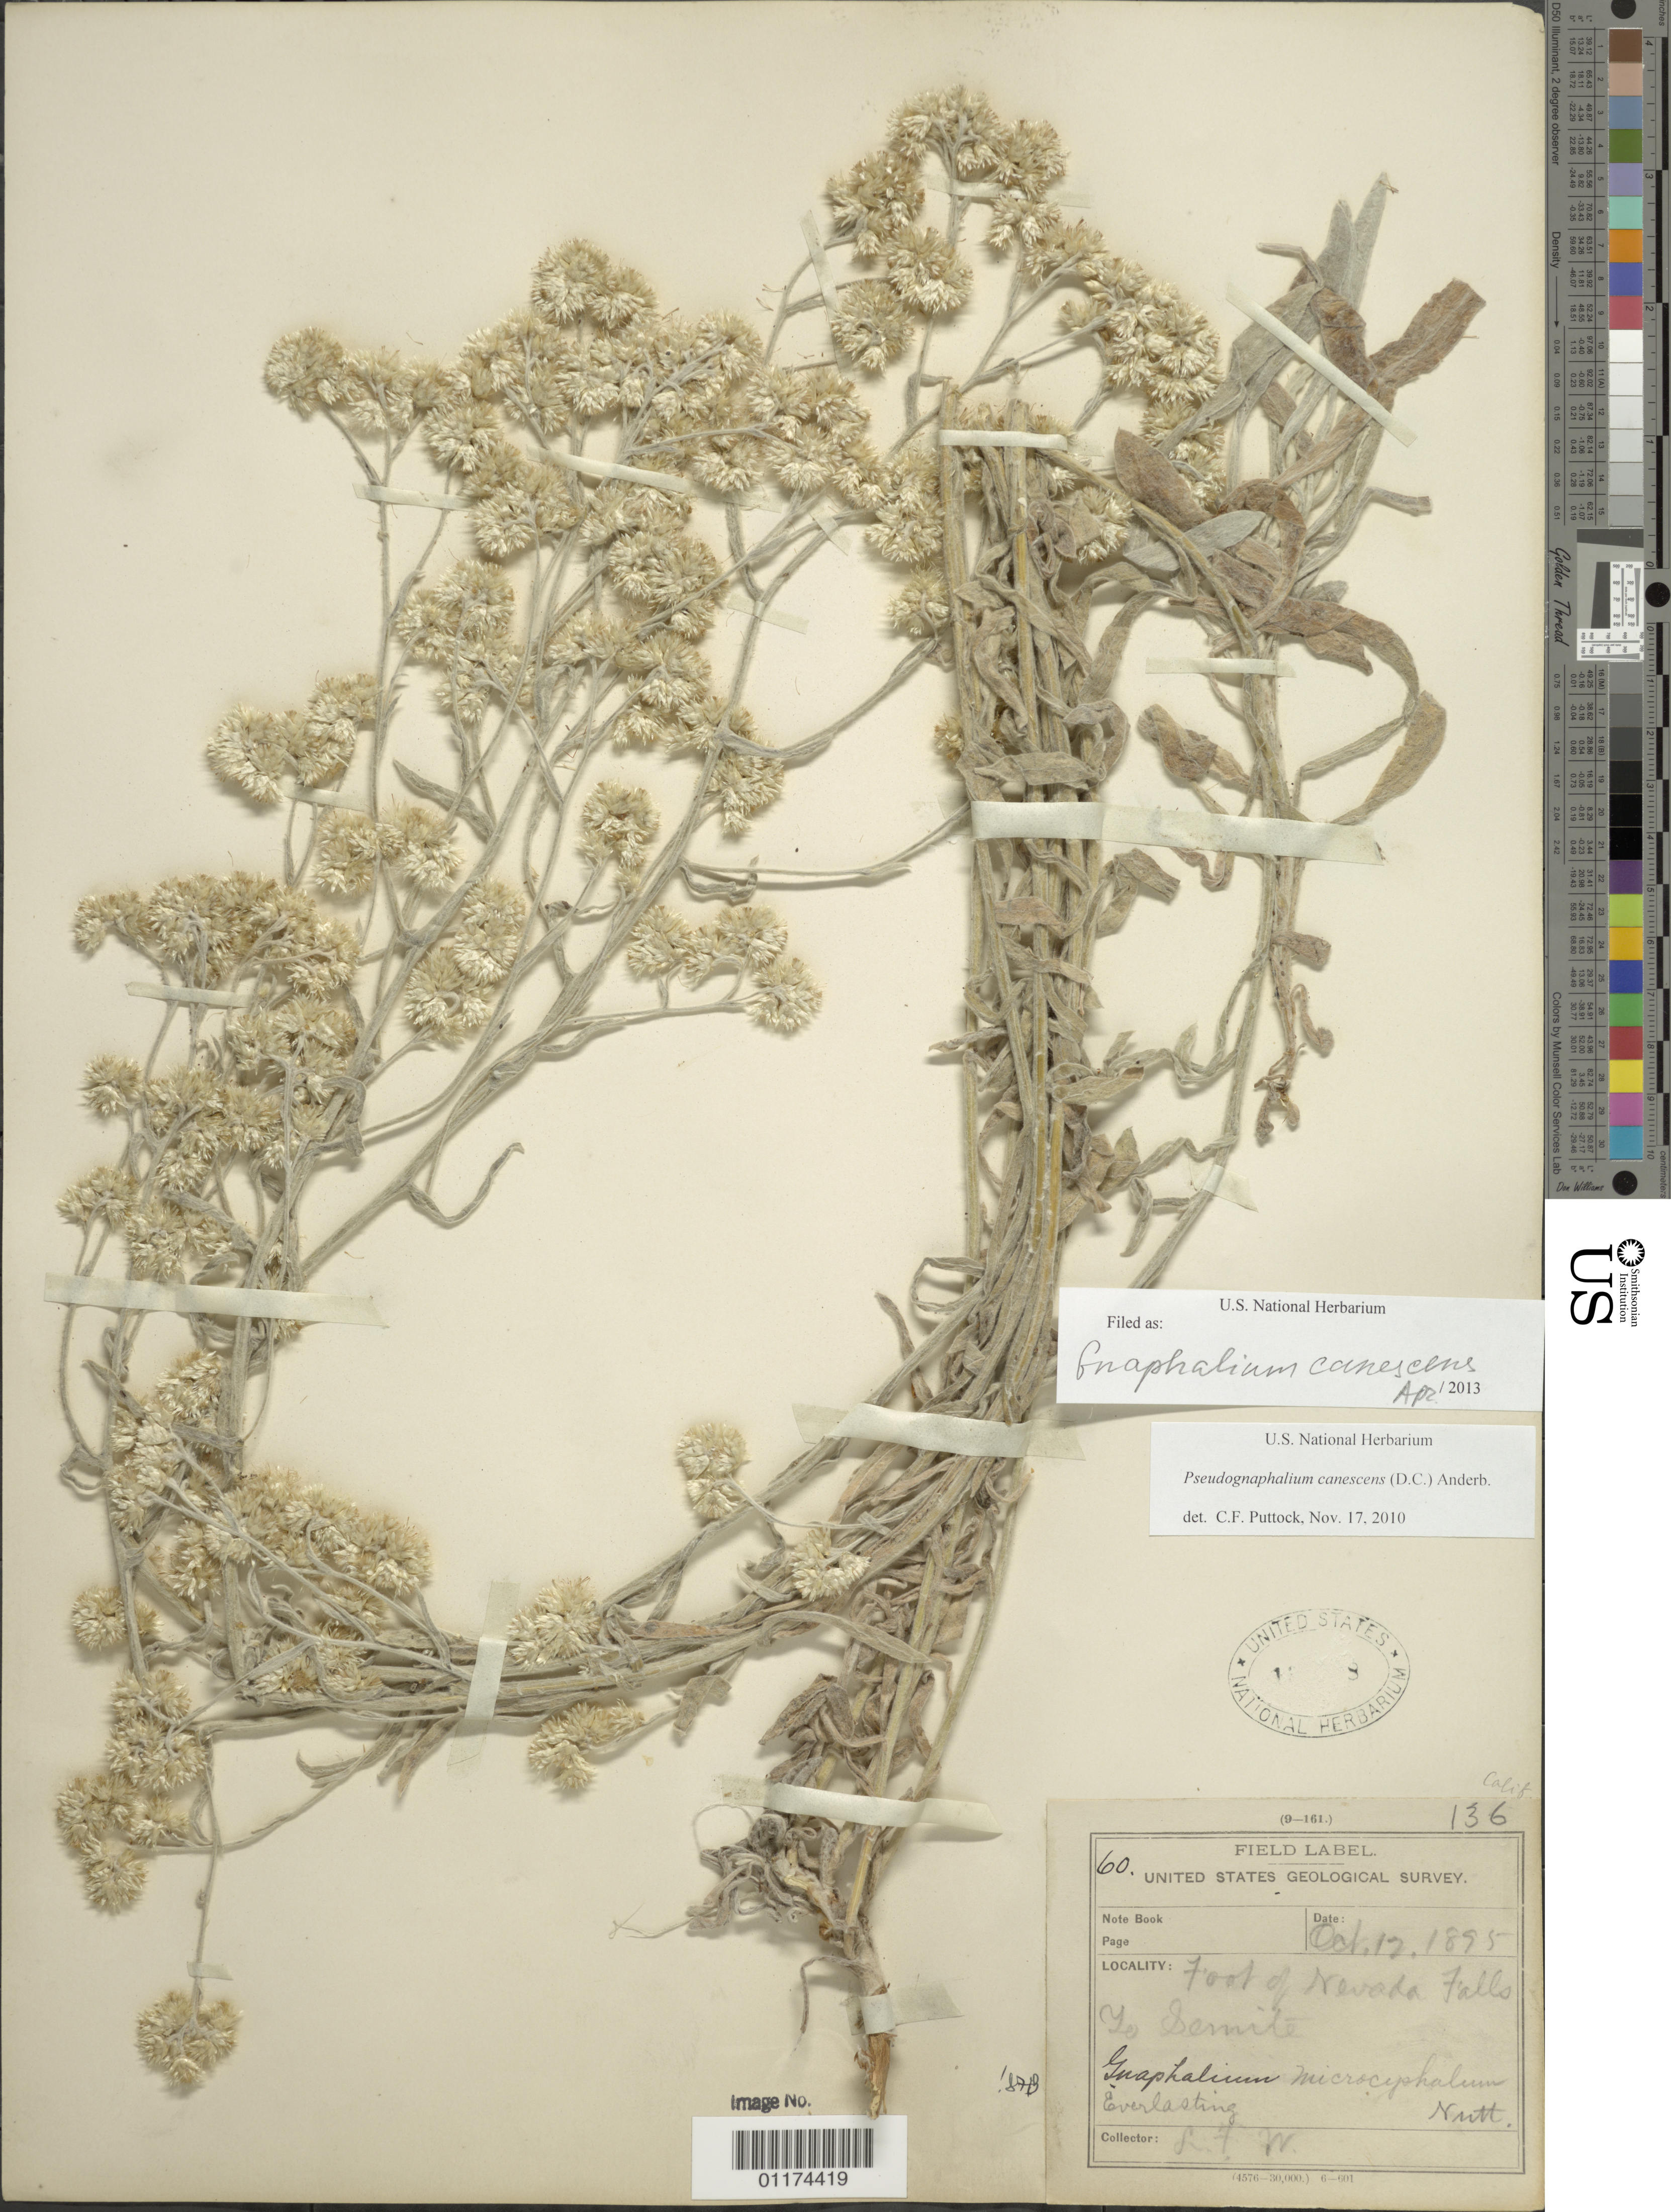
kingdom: Plantae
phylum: Tracheophyta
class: Magnoliopsida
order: Asterales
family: Asteraceae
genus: Pseudognaphalium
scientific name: Pseudognaphalium canescens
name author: (DC.) Anderb.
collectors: L. F. Ward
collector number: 136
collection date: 1895-10-12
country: United States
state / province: California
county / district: Mariposa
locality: Foot of Nevada Falls, Yosemite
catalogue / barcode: US 135708